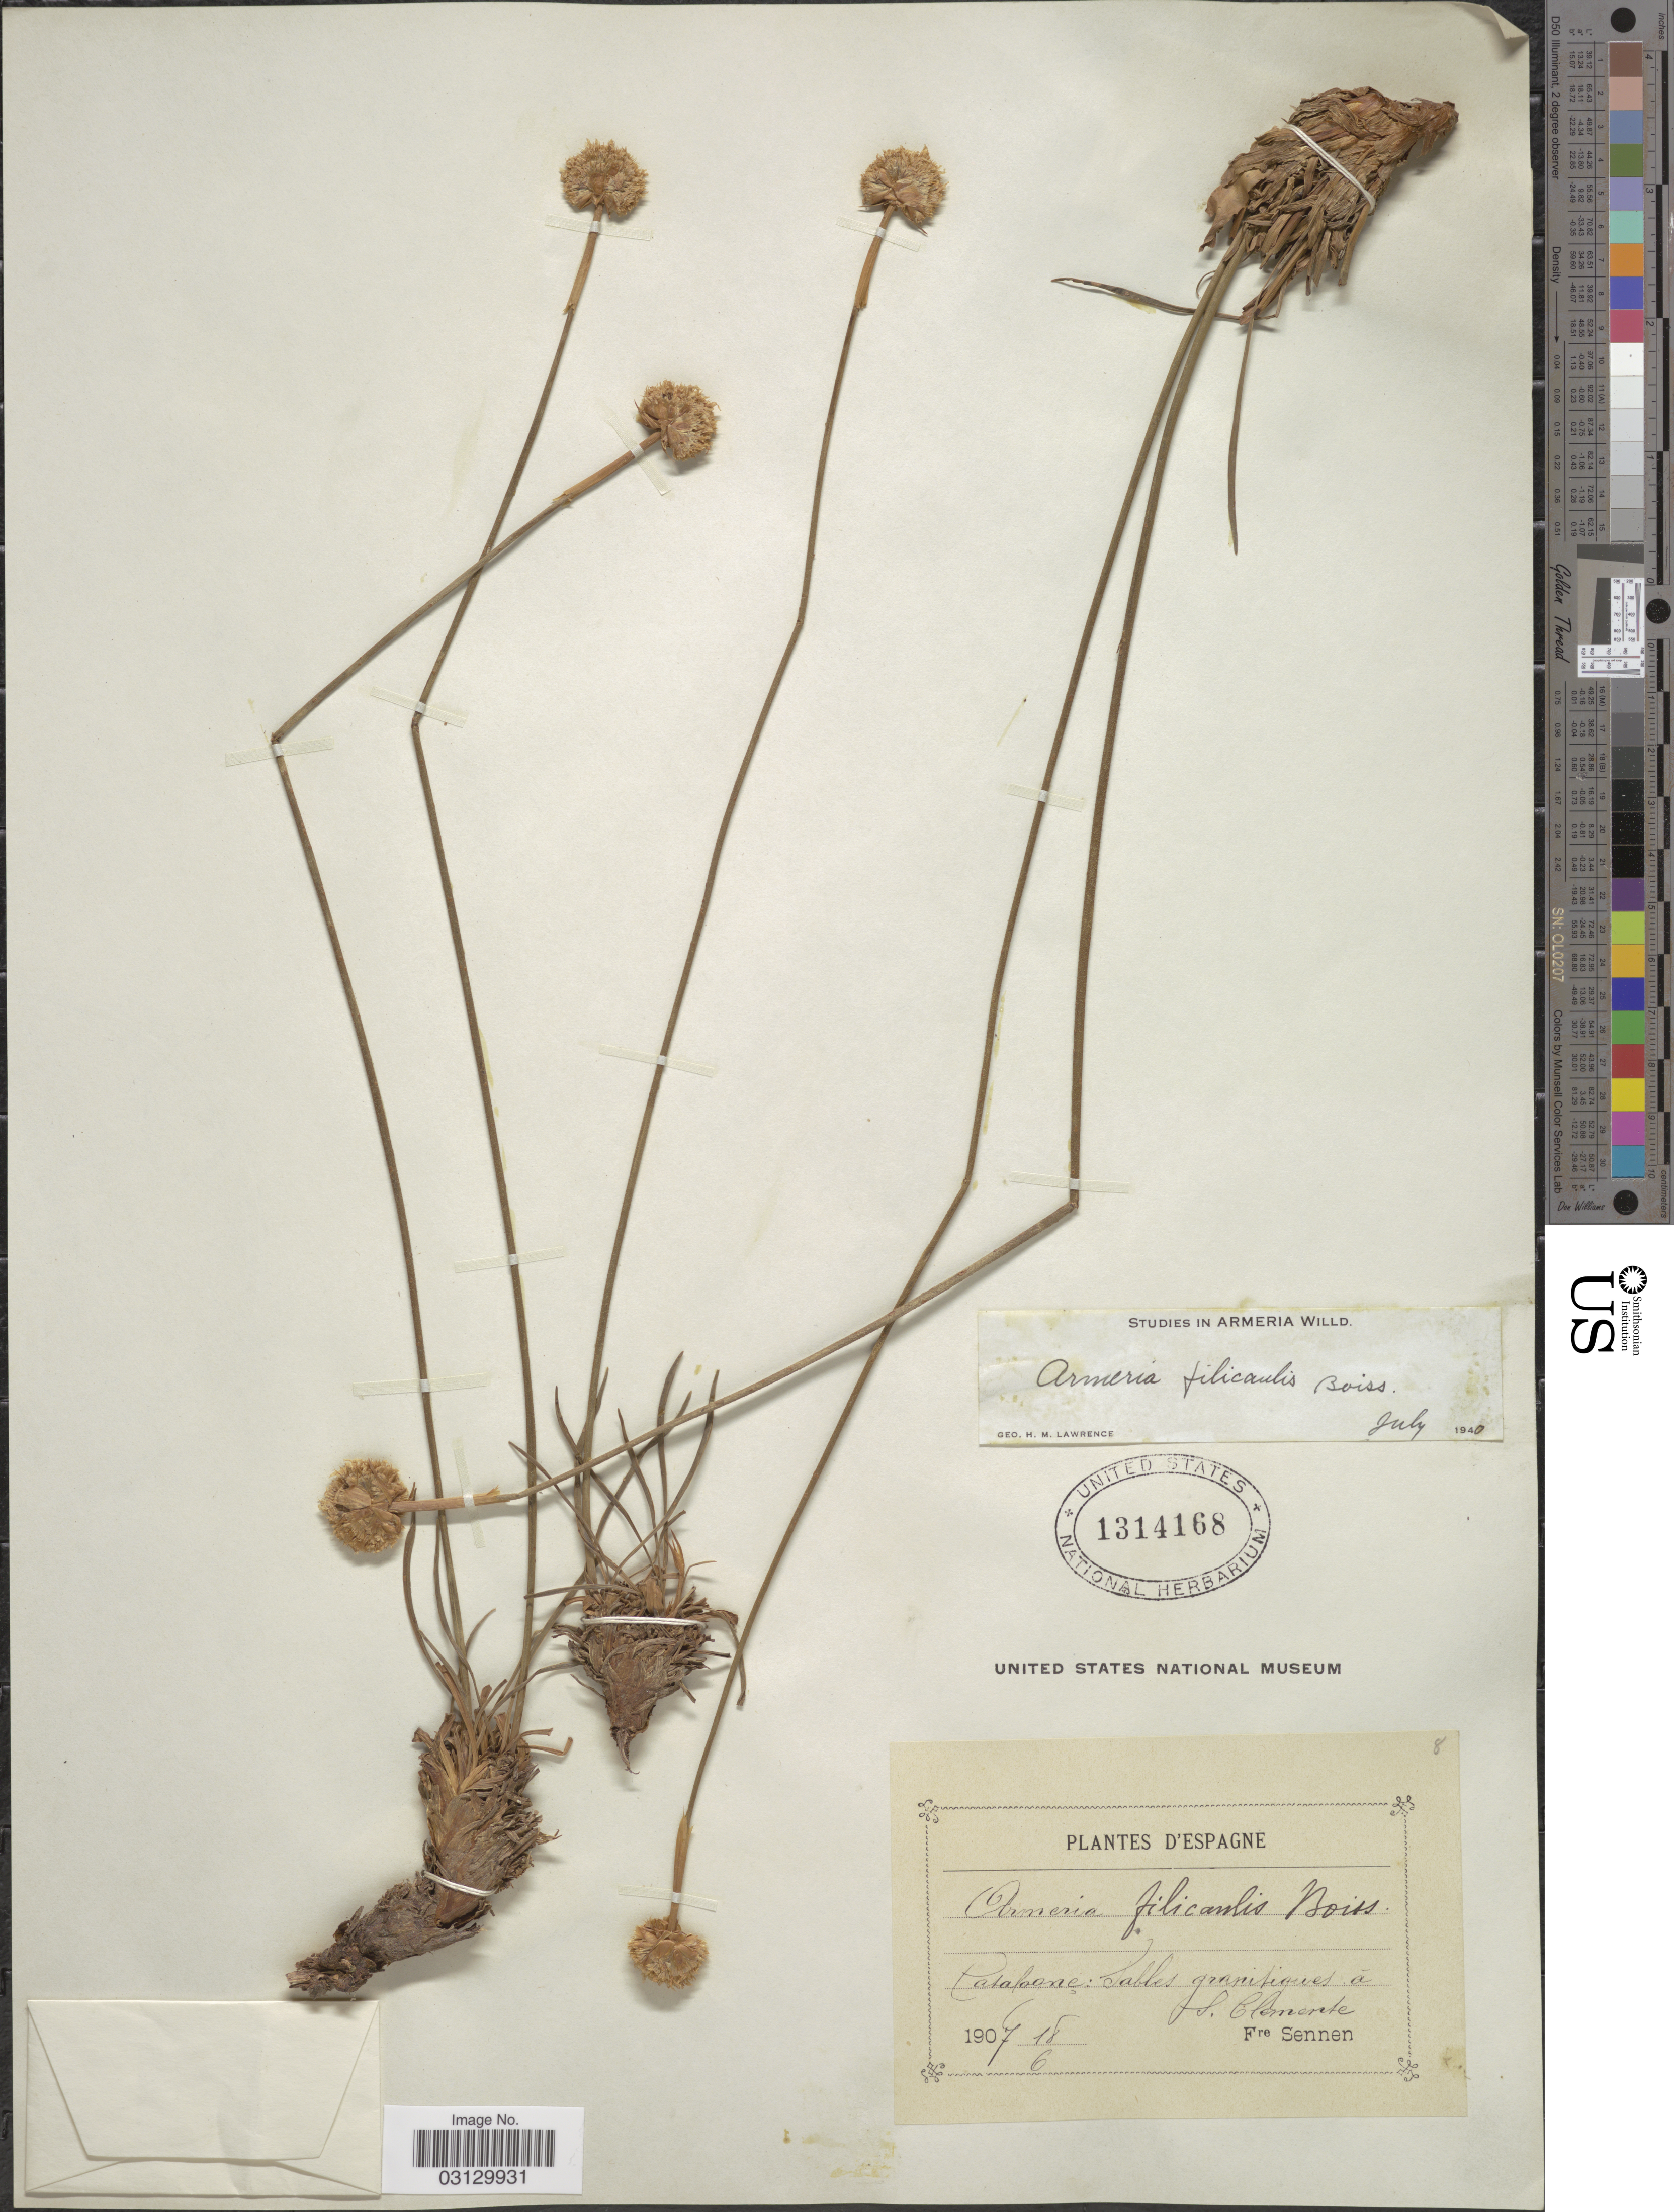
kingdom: Plantae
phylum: Tracheophyta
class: Magnoliopsida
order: Caryophyllales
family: Plumbaginaceae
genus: Armeria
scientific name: Armeria filicaulis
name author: (Boiss.) Boiss.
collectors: E. Sennen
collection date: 1907-06-18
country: Spain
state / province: Catalunya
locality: Catalogne: Sables granitigues á S. Clemente.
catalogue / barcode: US 1314168